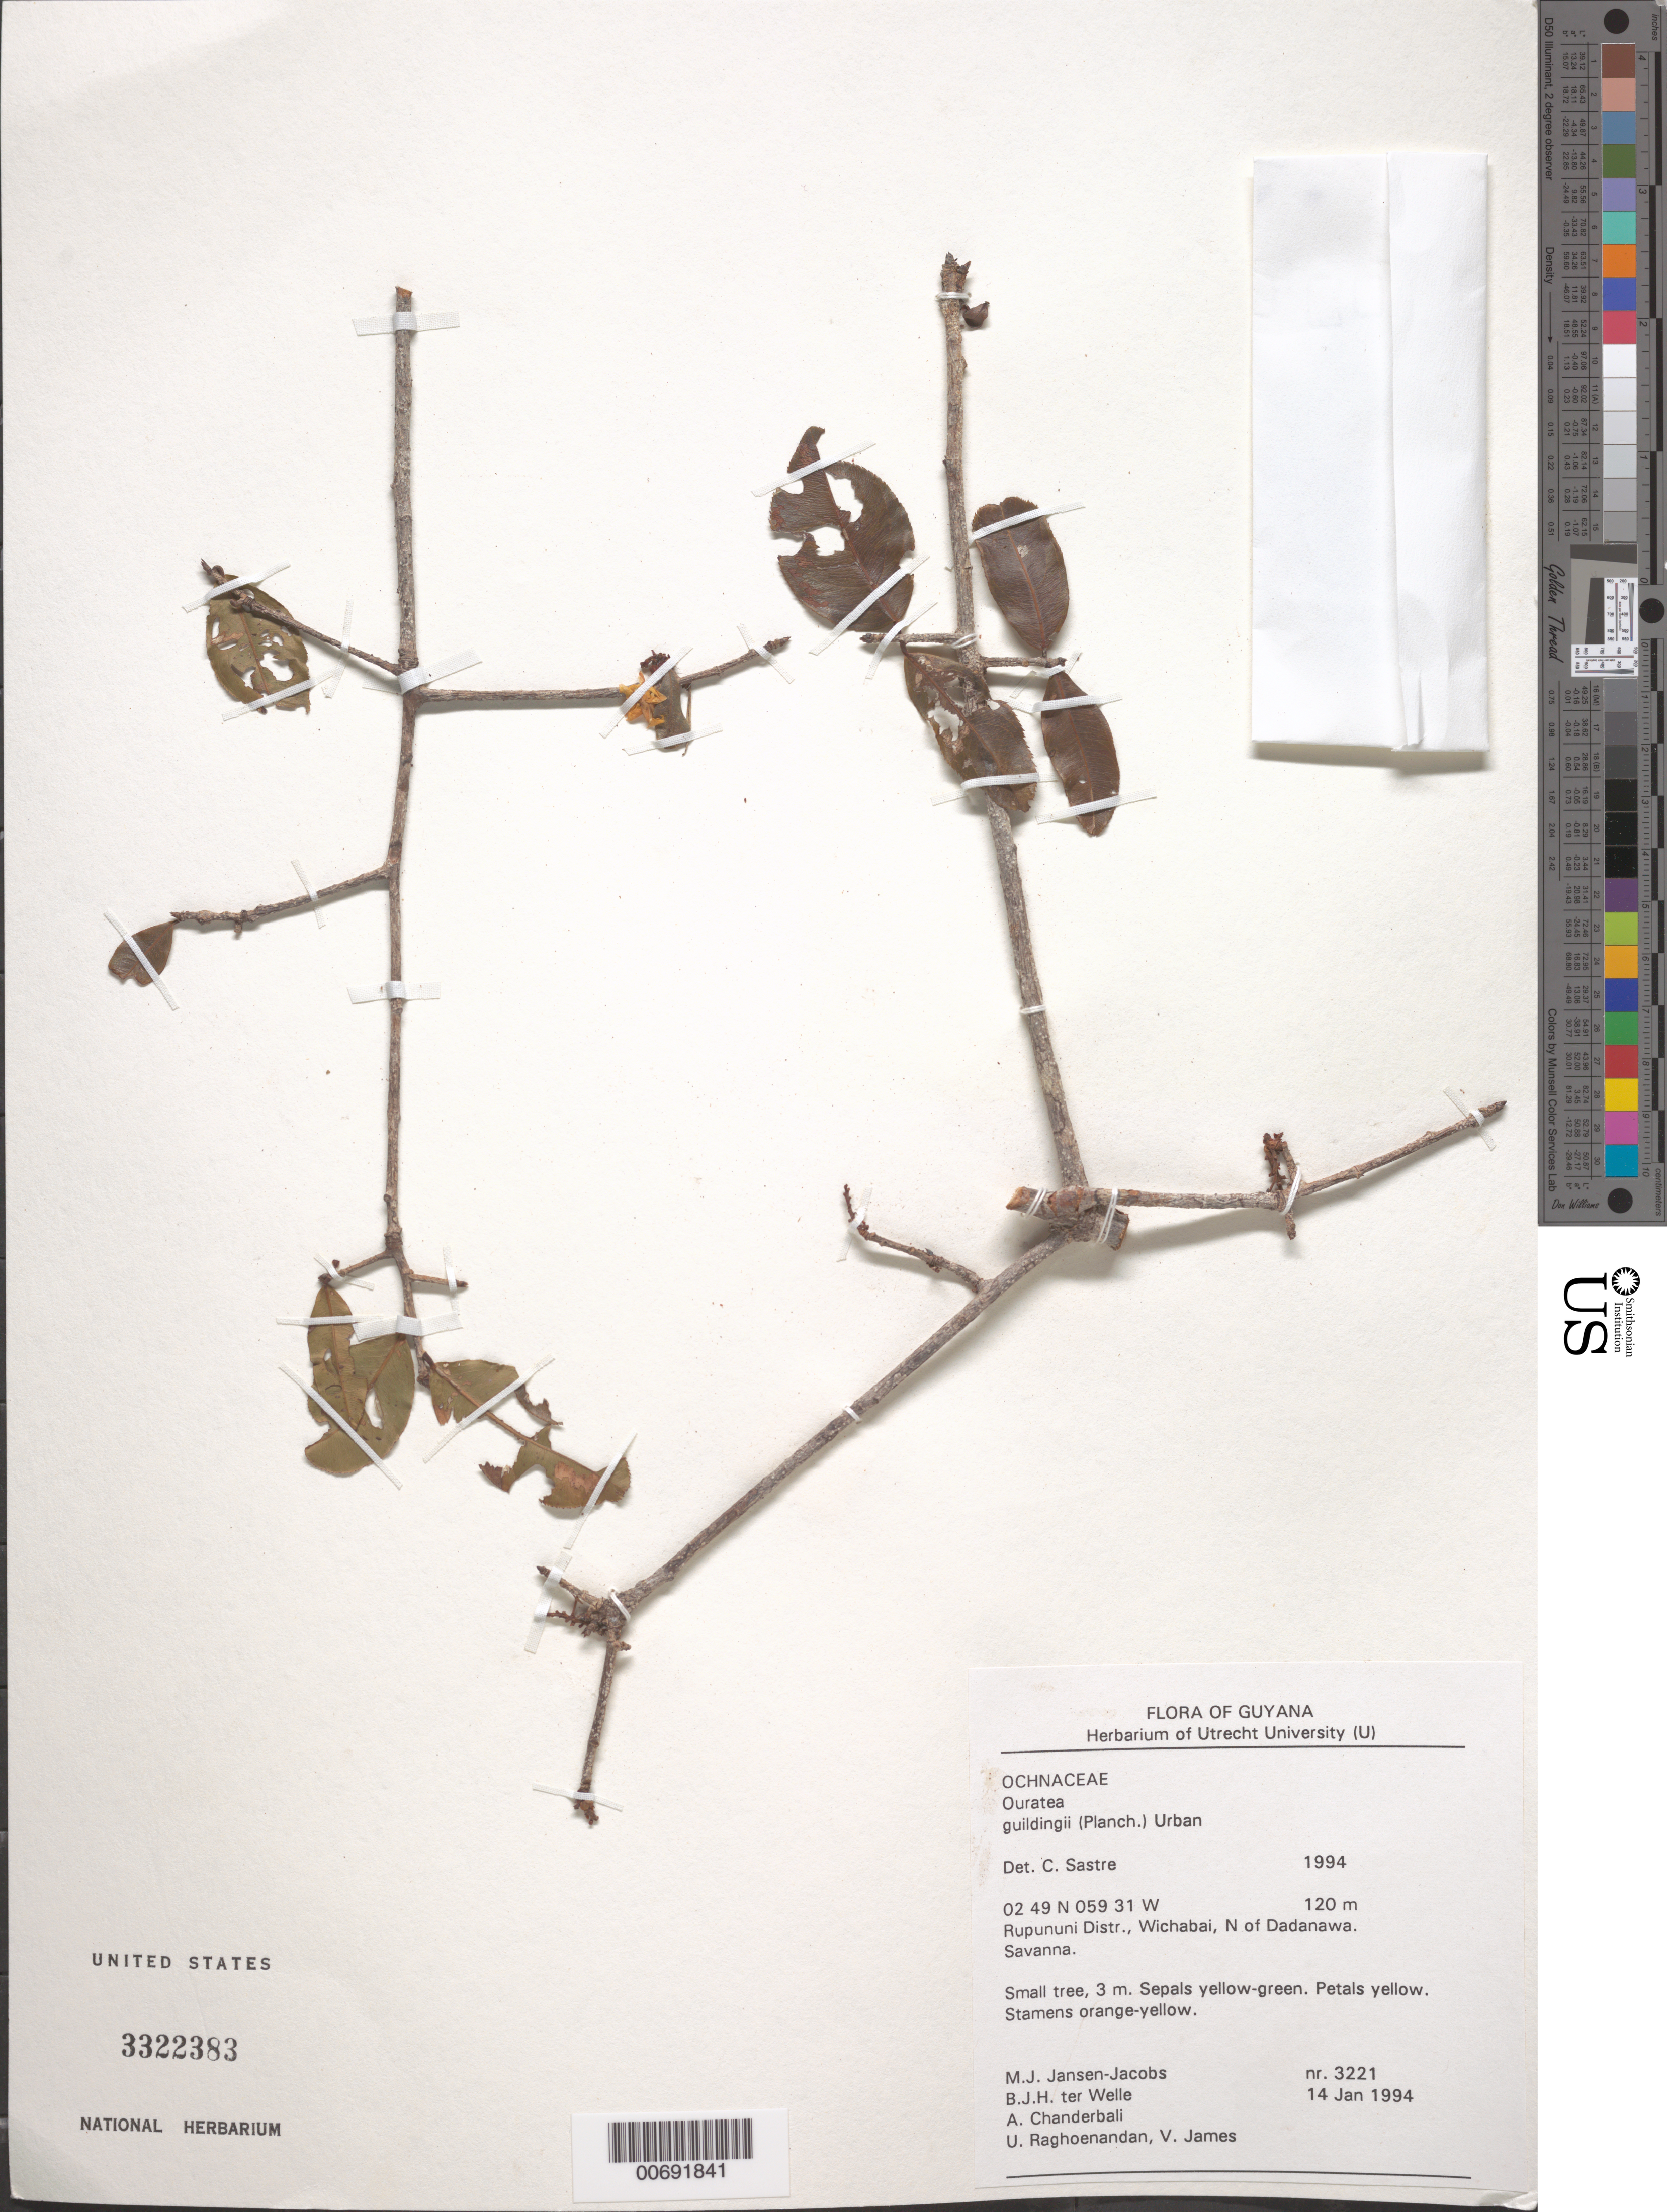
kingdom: Plantae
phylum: Tracheophyta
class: Magnoliopsida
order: Malpighiales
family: Ochnaceae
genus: Ouratea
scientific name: Ouratea guildingii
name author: (Planch.) Urb.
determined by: Sastre, C. H. L.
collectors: M. J. Jansen-Jacobs, B. Welle, A. S. Chanderbali, U. Raghoenandan & V. James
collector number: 3221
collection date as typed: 14-Jan-94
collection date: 1994-01-14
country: Guyana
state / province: U. Takutu-U. Essequibo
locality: Wichabai, Rupununi River basin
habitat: Savanna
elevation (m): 120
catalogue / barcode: US 3322383